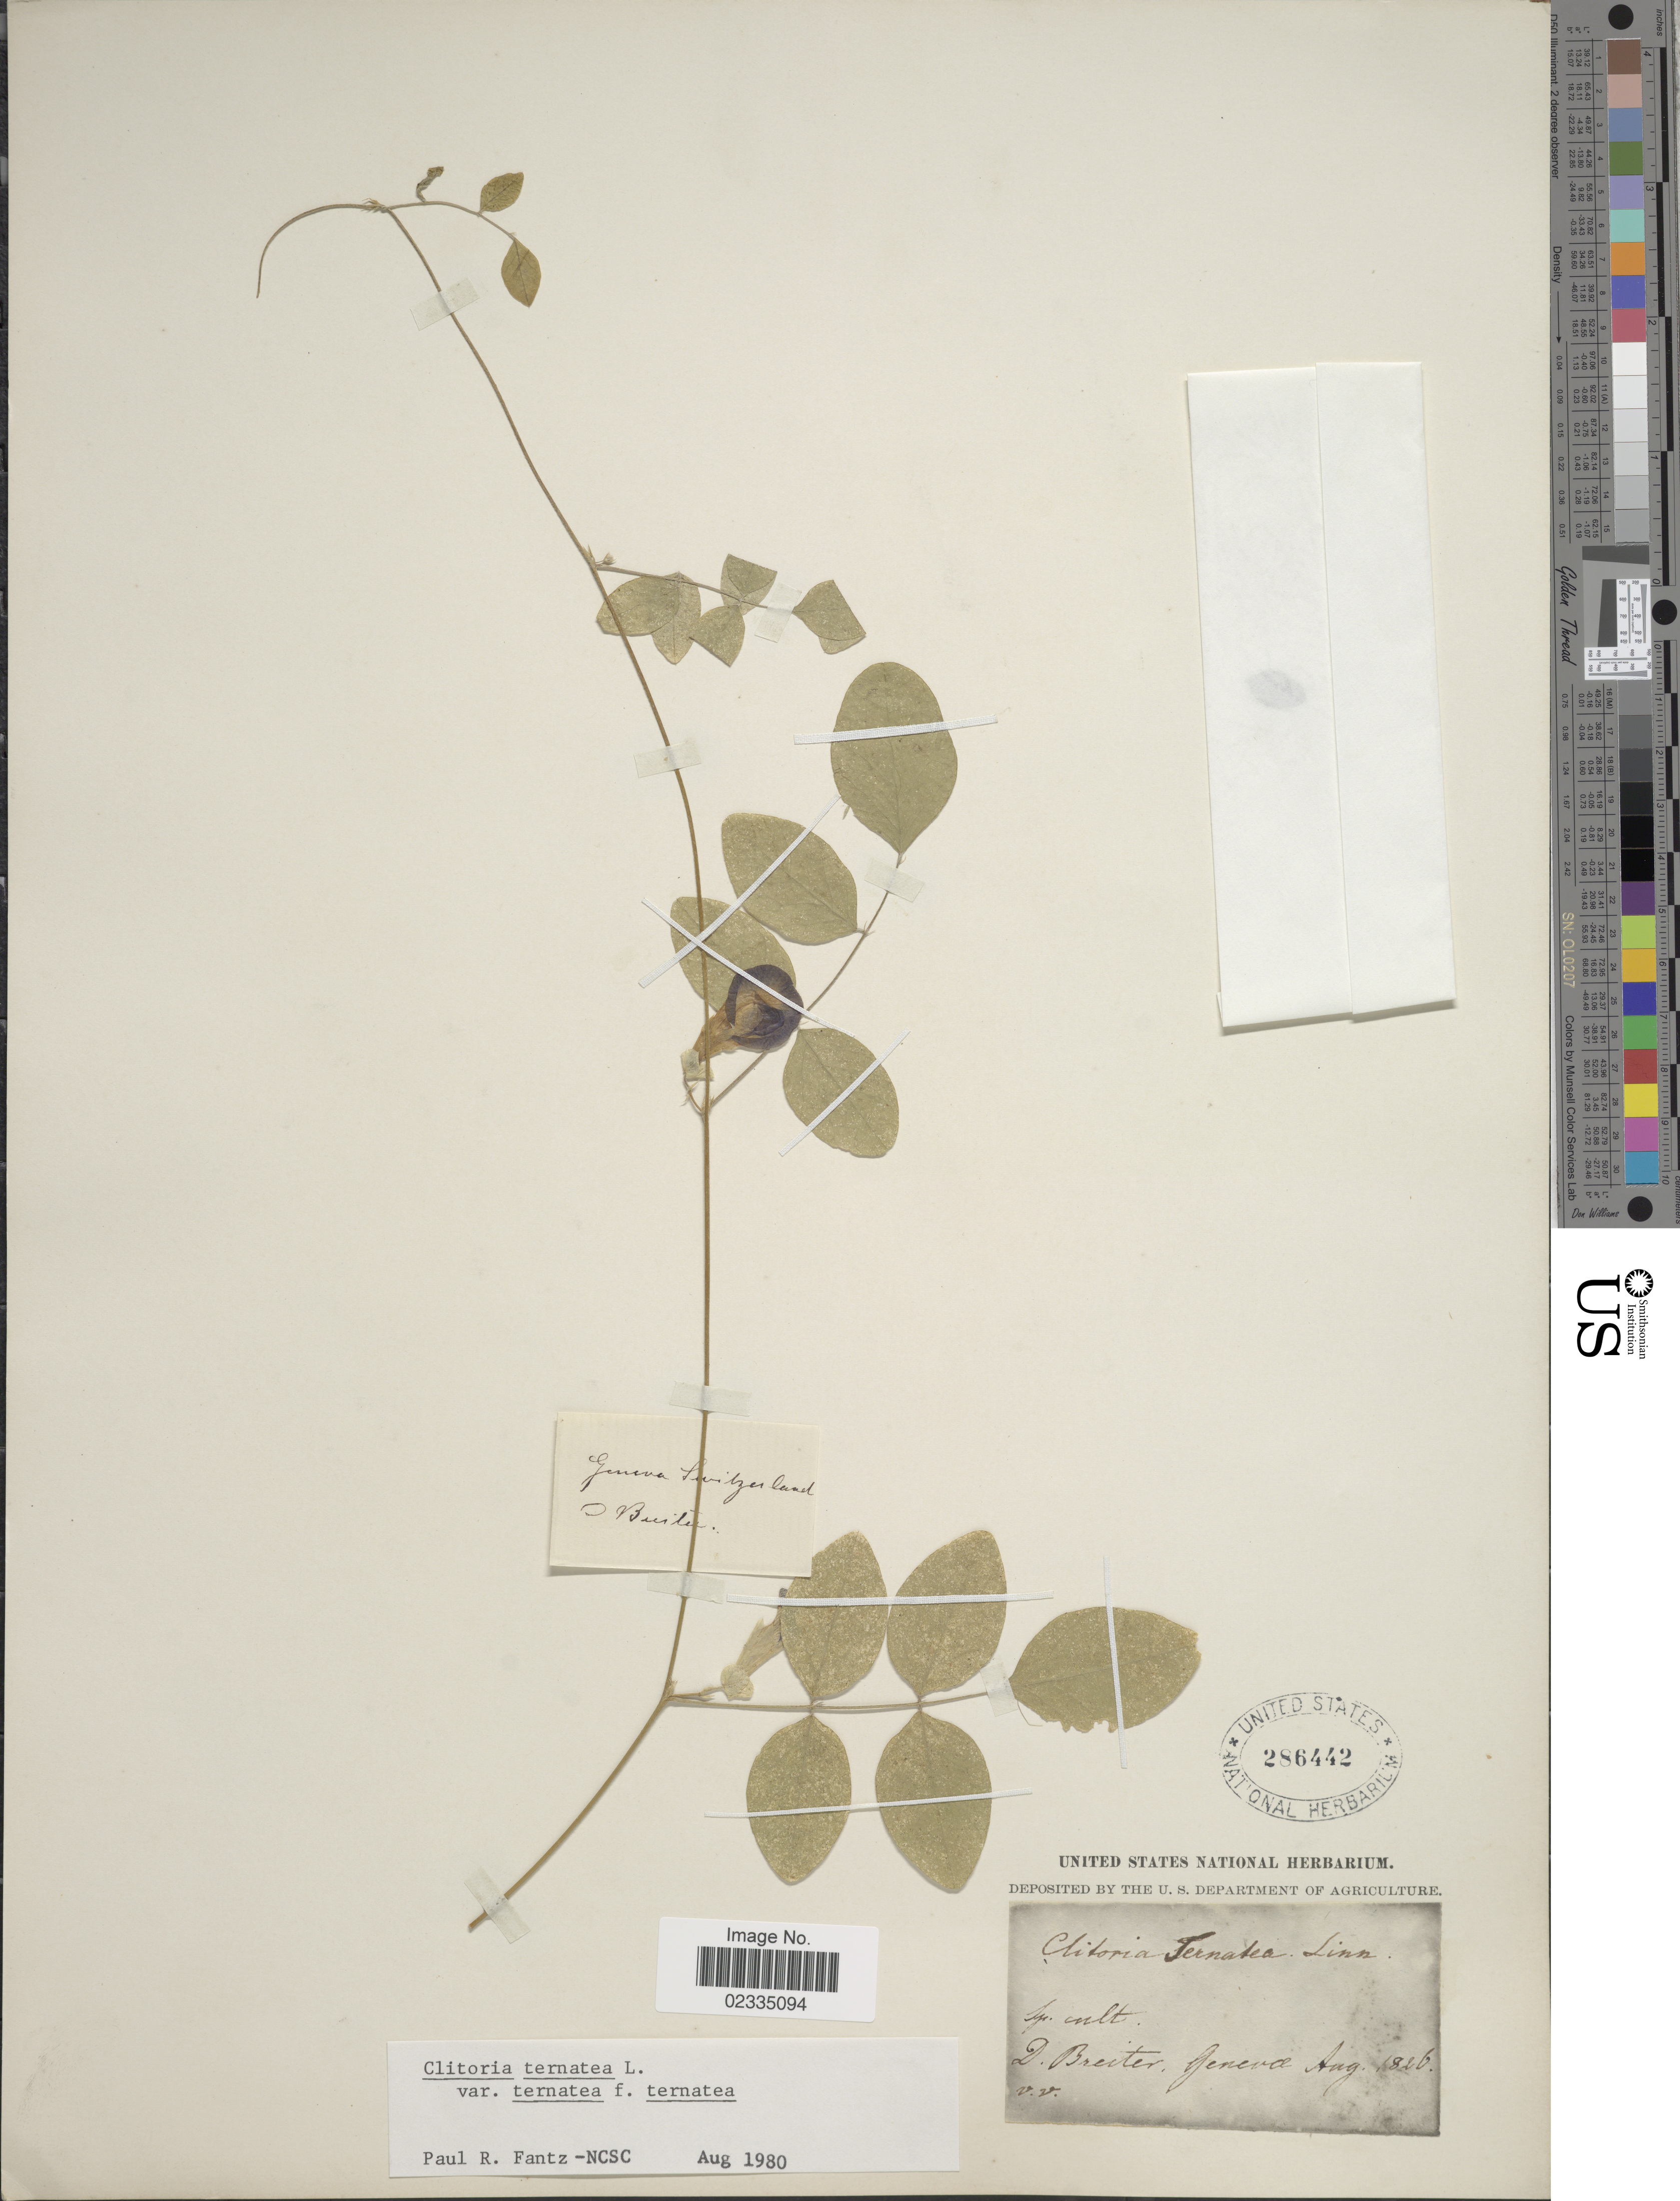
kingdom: Plantae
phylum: Tracheophyta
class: Magnoliopsida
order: Fabales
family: Fabaceae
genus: Clitoria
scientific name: Clitoria ternatea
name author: L.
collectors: D. Breiter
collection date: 1826-08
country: Switzerland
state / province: Genève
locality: Sp. cult.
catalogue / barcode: US 286442